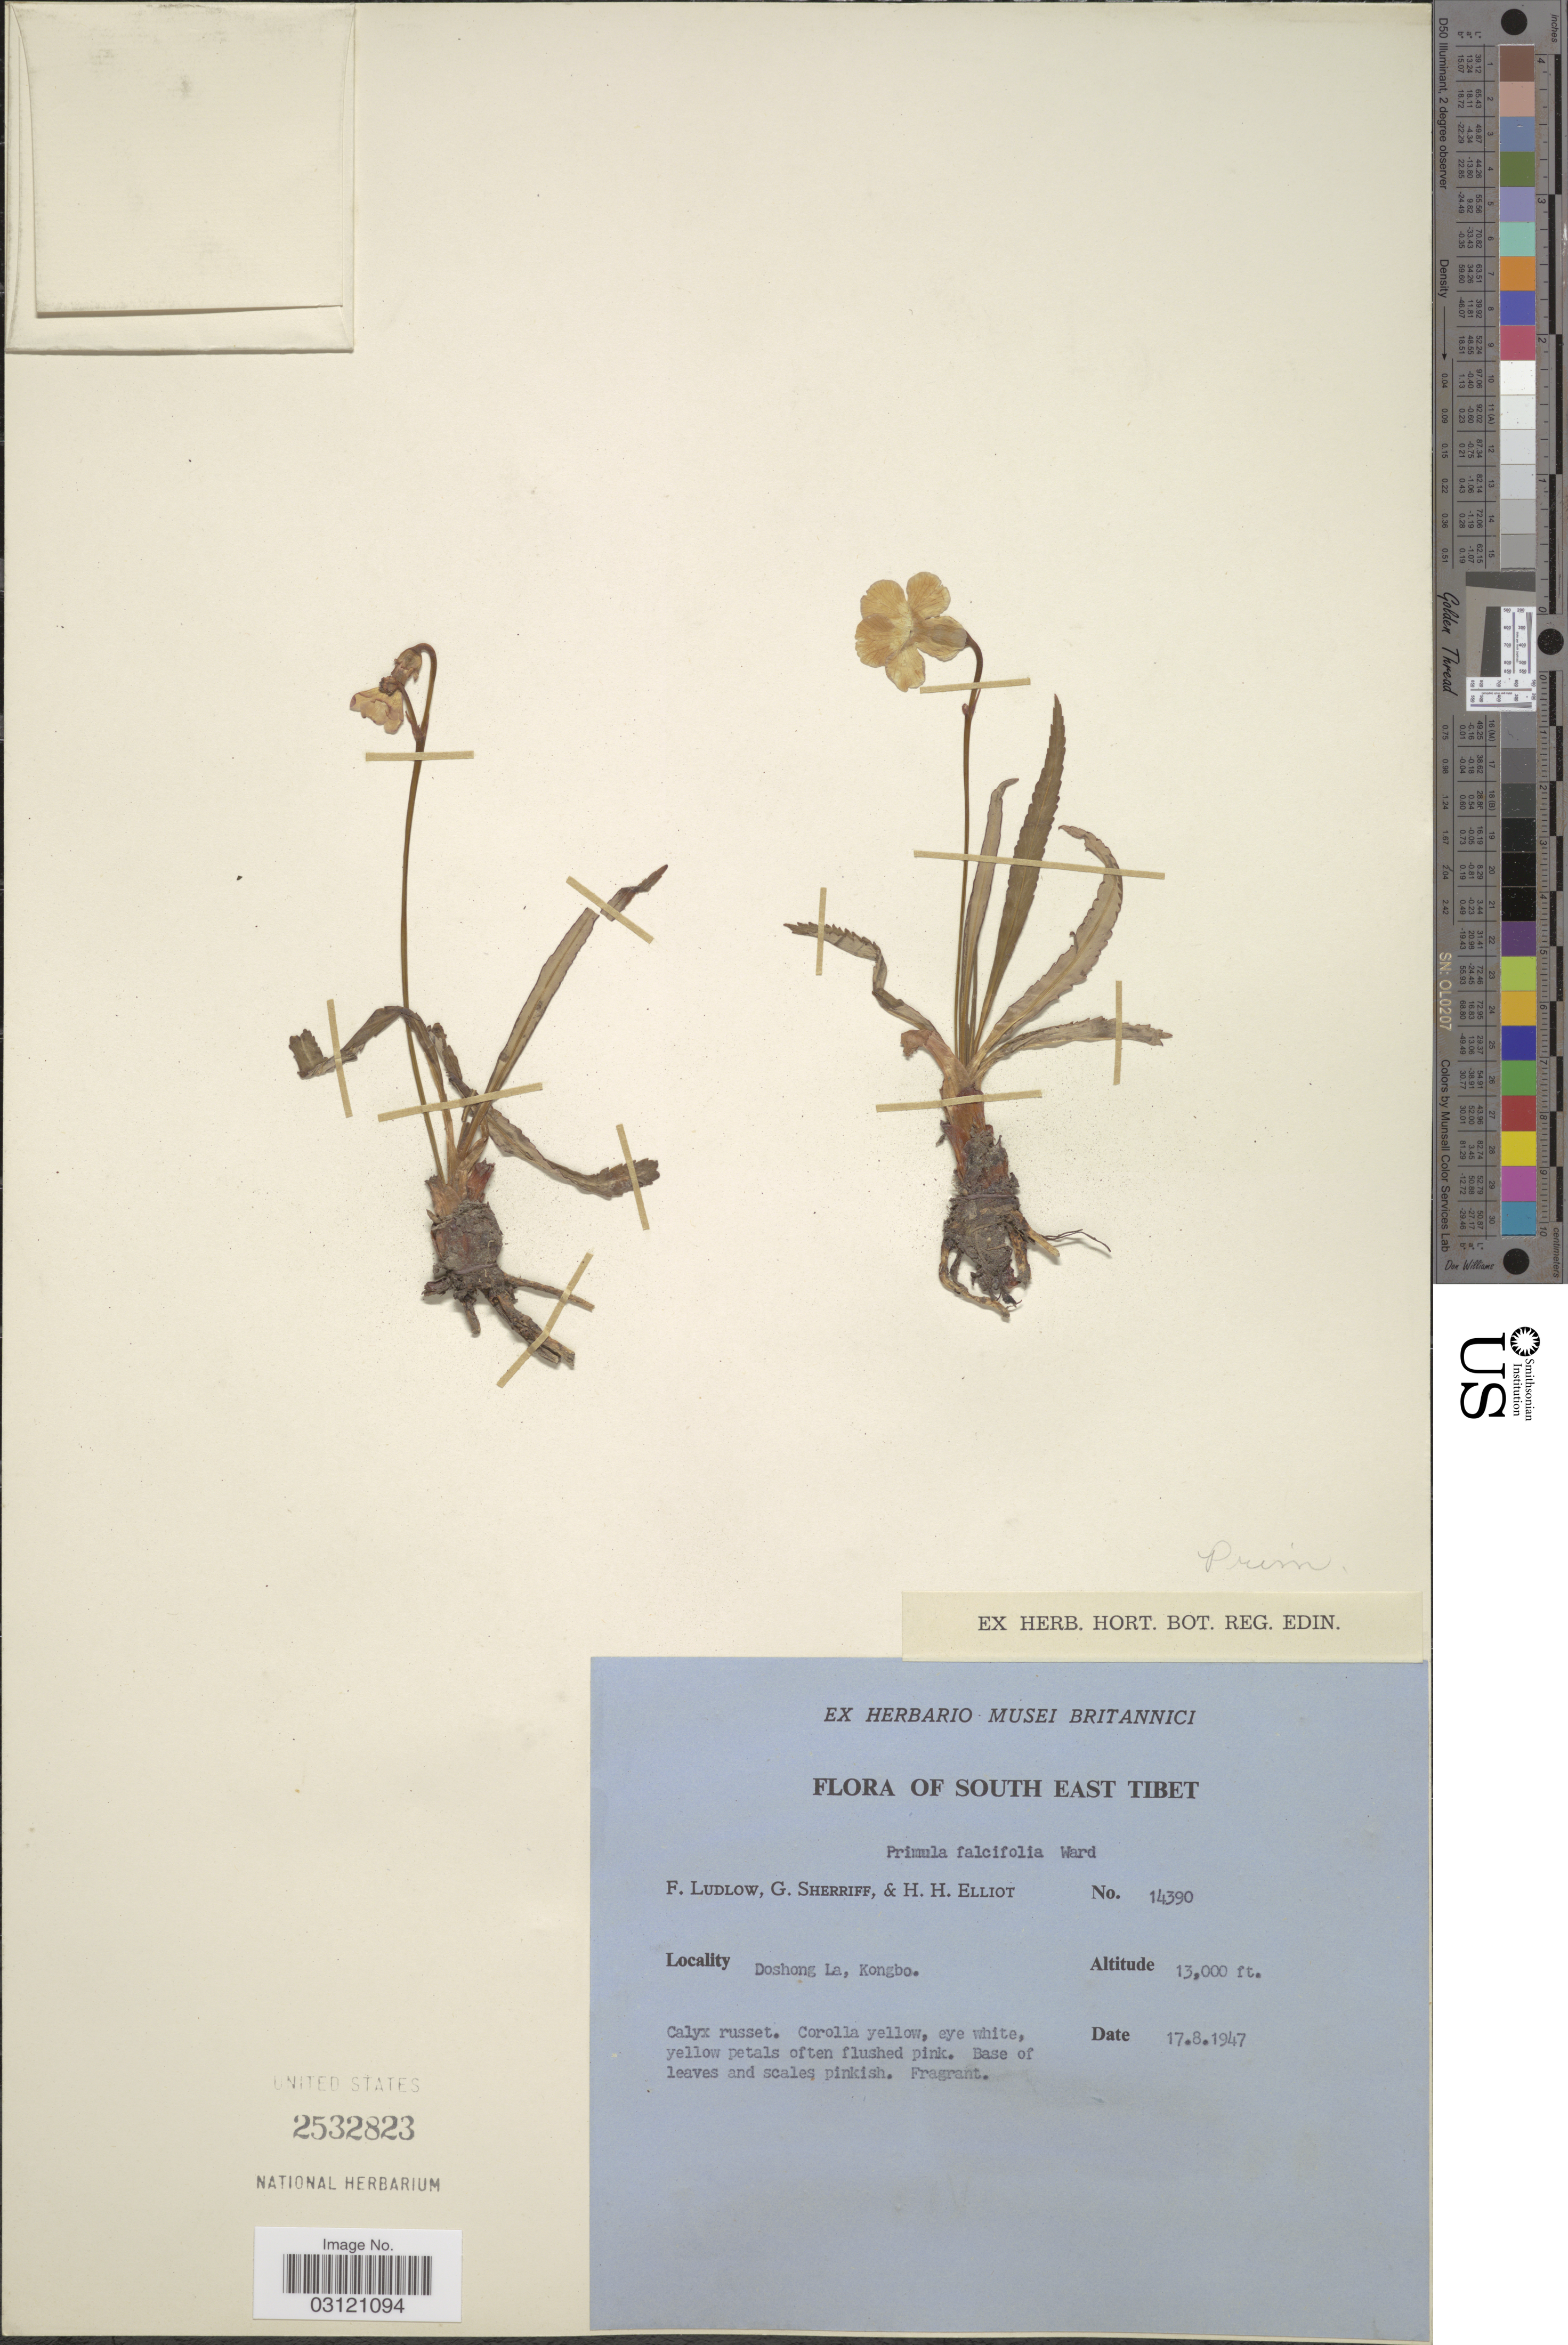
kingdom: Plantae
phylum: Tracheophyta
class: Magnoliopsida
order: Ericales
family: Primulaceae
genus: Primula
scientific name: Primula falcifolia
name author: Kingdon-Ward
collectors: F. Ludlow, G. Sherriff & H. H. Elliot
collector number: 14390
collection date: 1947-08-17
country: China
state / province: Xizang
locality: South East Tibet. Doshong La, Kongbo.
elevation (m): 3962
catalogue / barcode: US 2532823